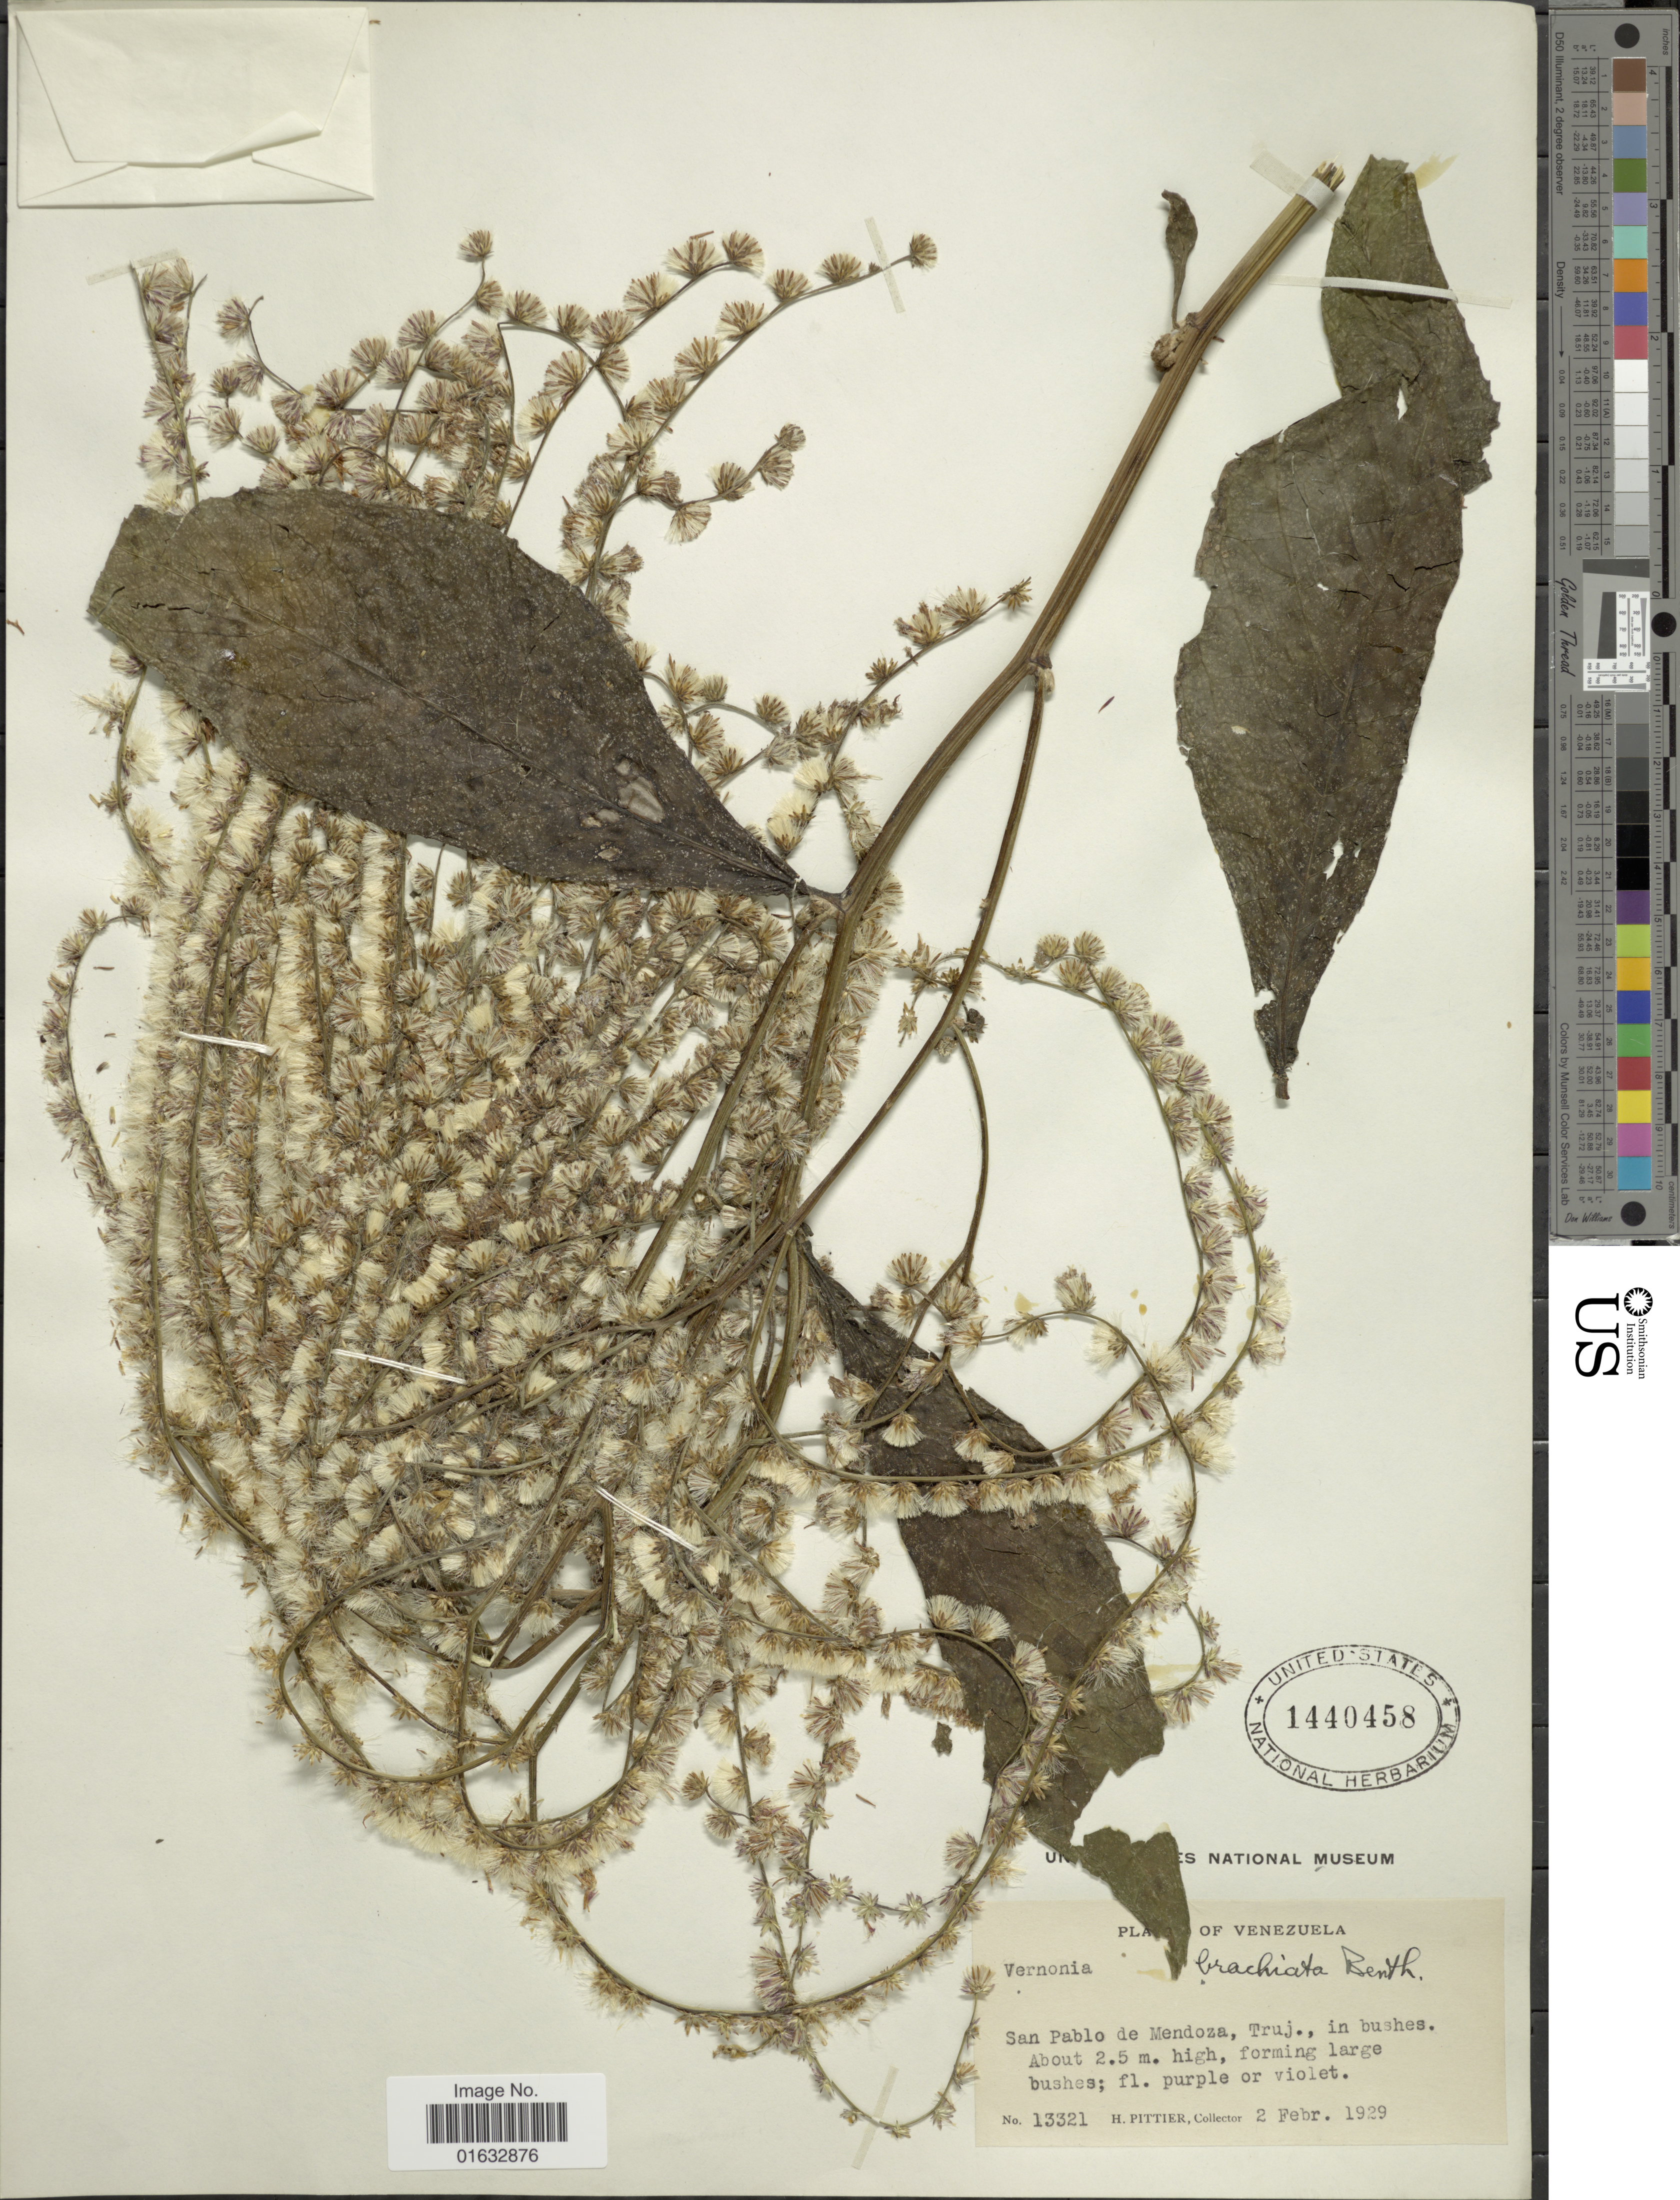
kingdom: Plantae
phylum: Tracheophyta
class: Magnoliopsida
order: Asterales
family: Asteraceae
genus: Eirmocephala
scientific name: Eirmocephala brachiata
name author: (Benth.) H. Rob.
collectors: H. F. Pittier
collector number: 13321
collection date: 1929-02-02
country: Venezuela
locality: San Pablo de Mendoza, Truj.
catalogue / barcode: US 1440458